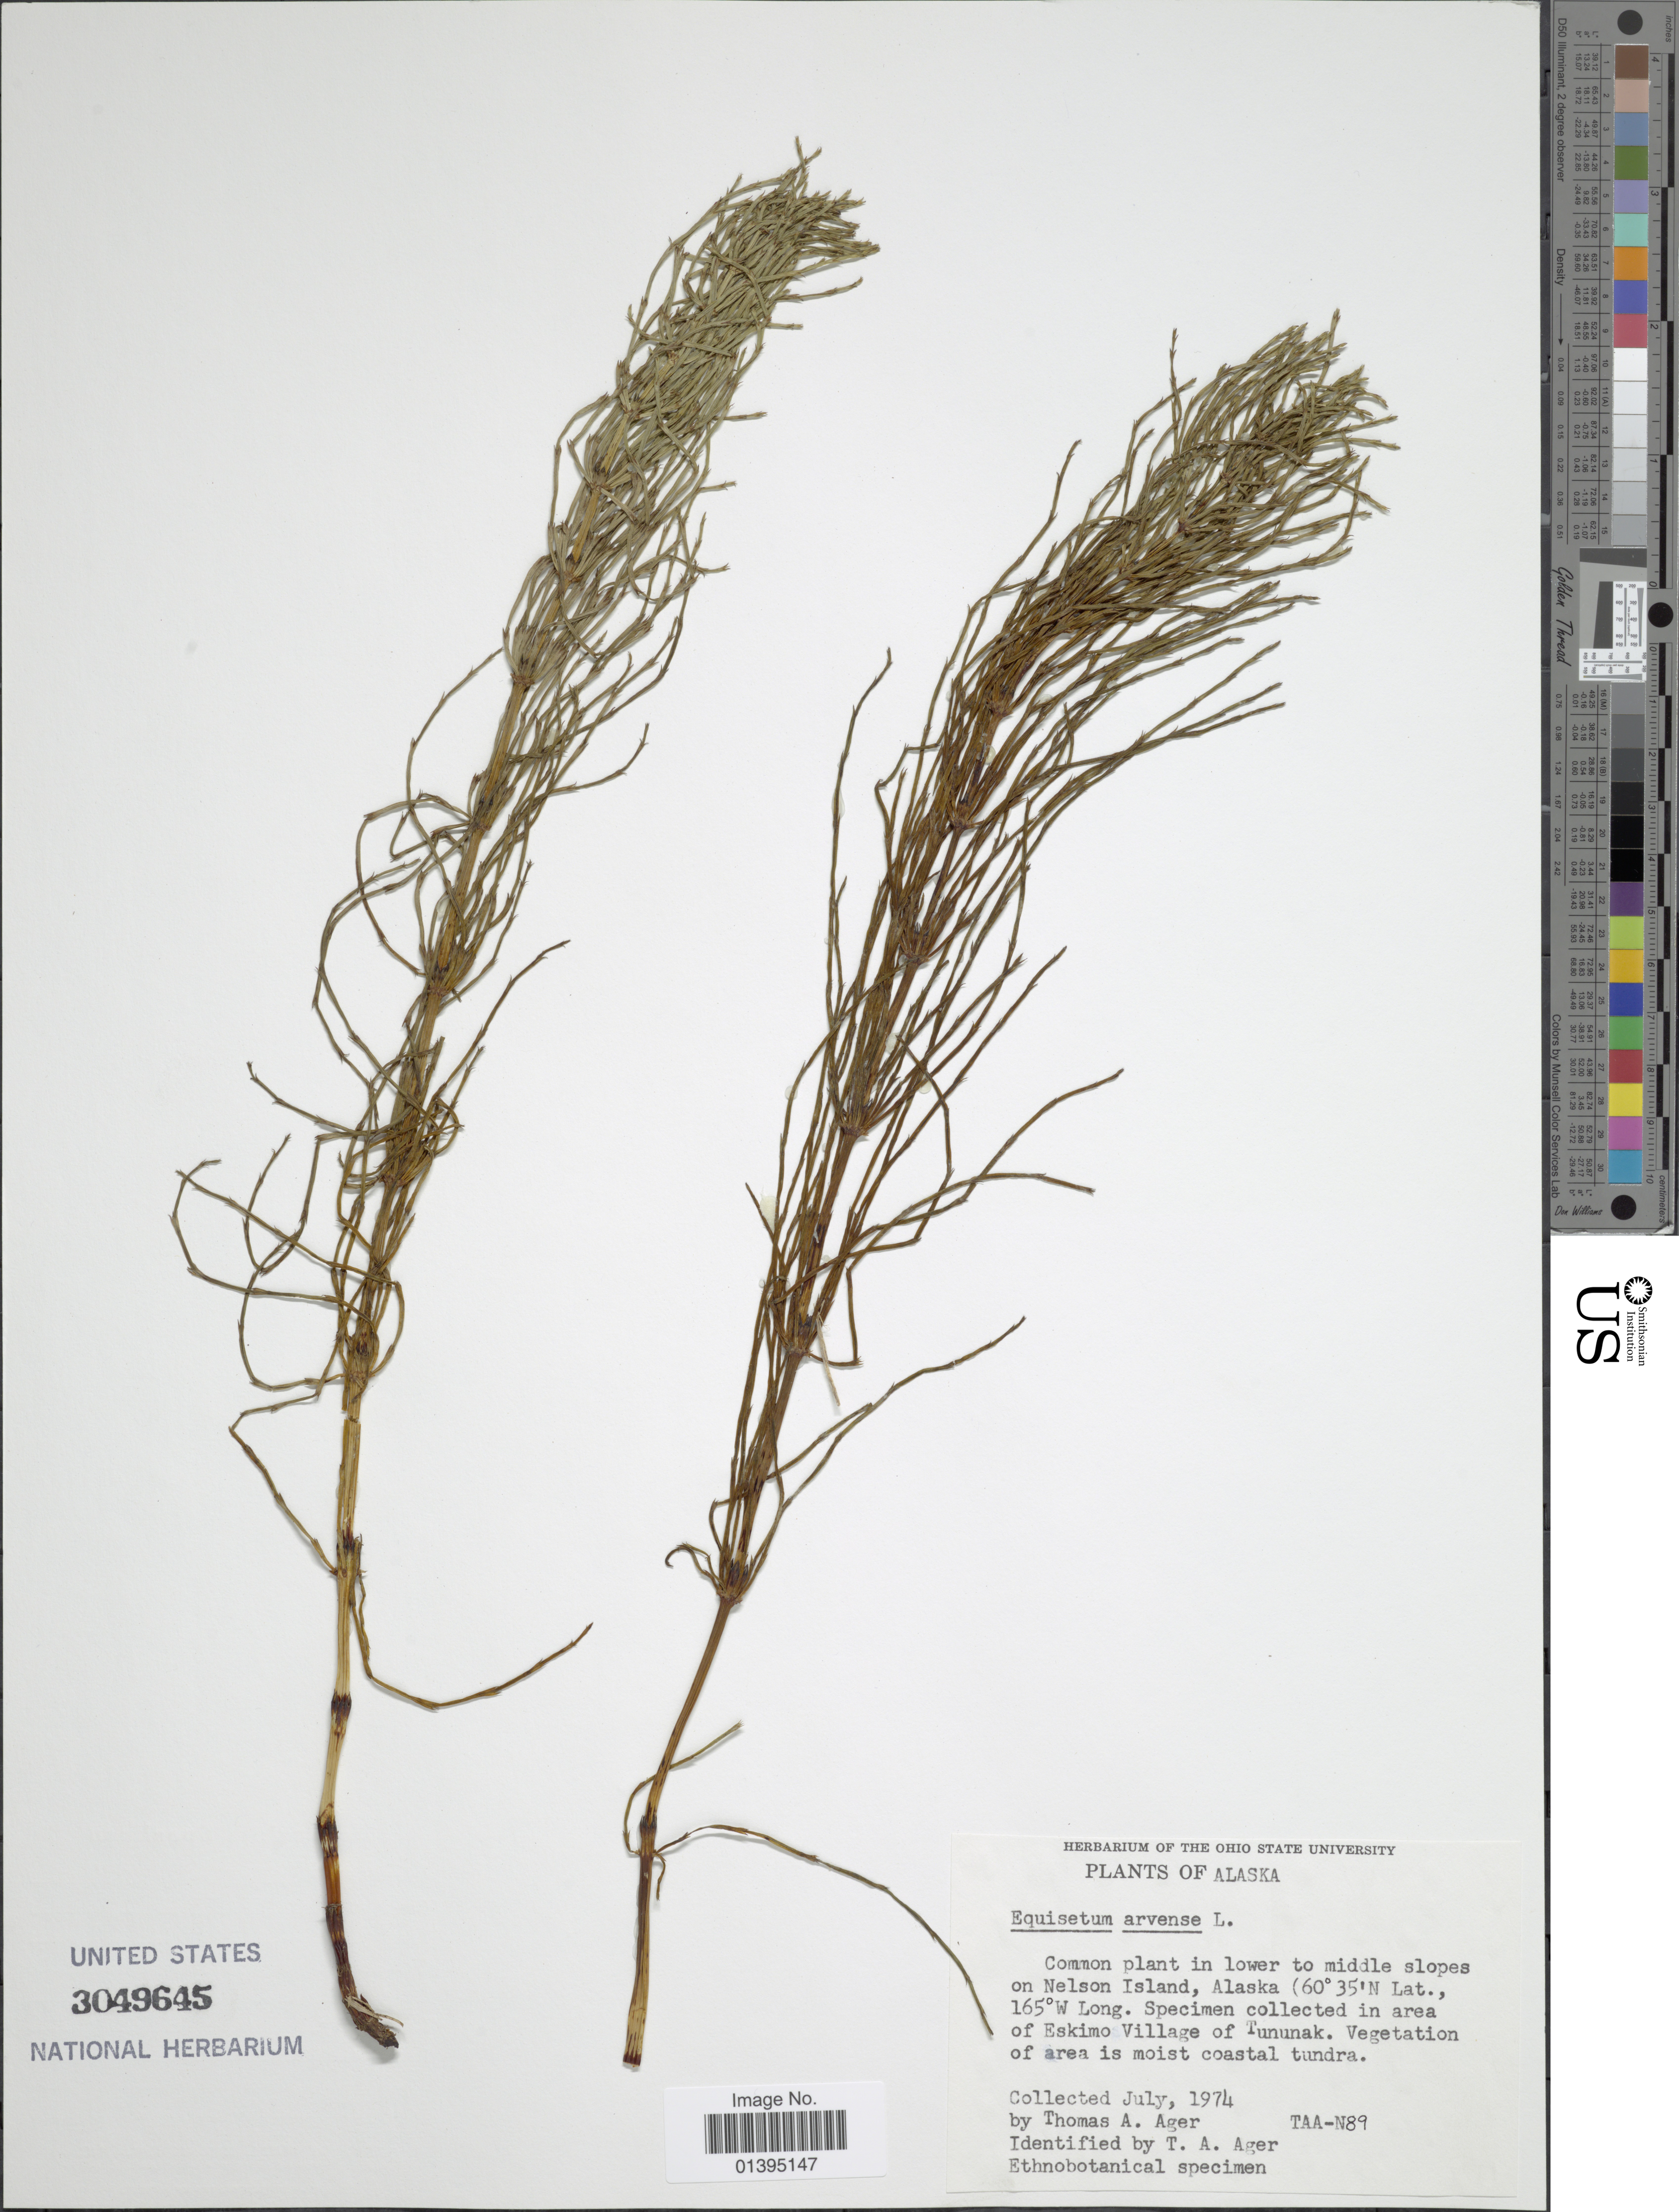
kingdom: Plantae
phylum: Tracheophyta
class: Polypodiopsida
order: Equisetales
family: Equisetaceae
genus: Equisetum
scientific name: Equisetum arvense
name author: L.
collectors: T. A. Ager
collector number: TAA-N89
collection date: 1974-07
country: United States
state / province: Alaska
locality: Common plant in lower to middle slopes on Nelson Island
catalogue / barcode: US 3049645